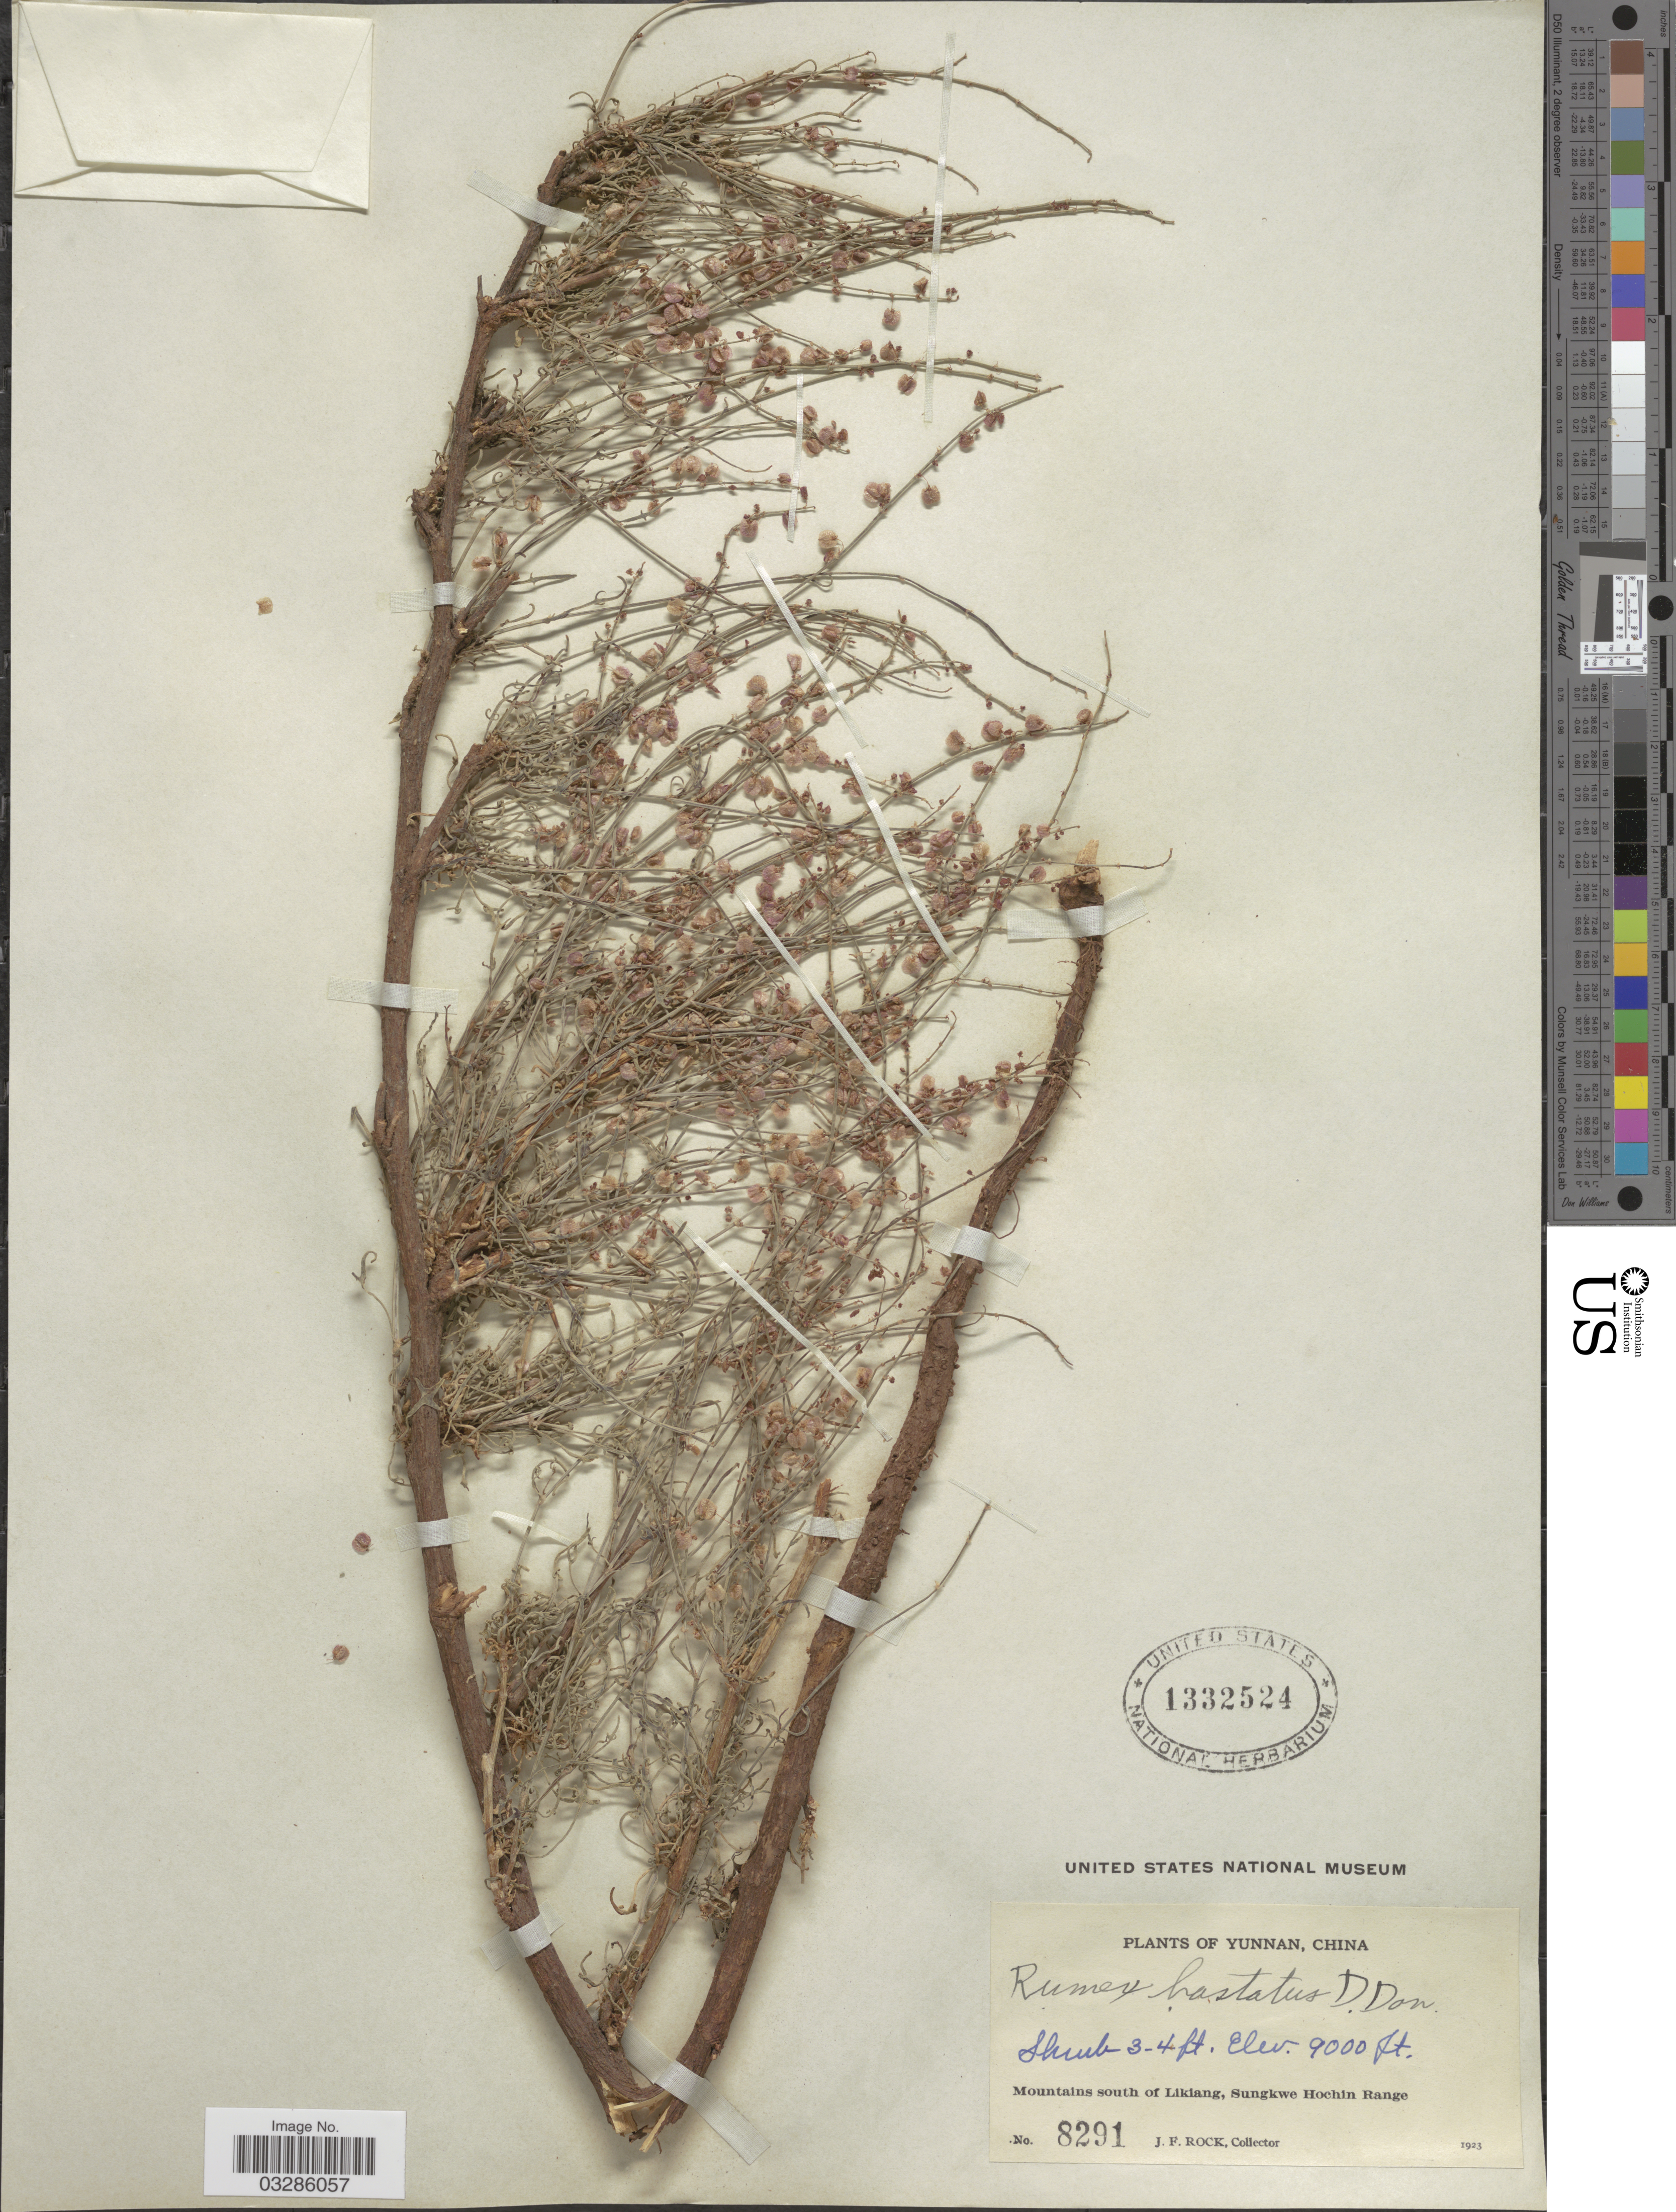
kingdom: Plantae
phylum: Tracheophyta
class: Magnoliopsida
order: Caryophyllales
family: Polygonaceae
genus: Rumex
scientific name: Rumex hastatus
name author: D. Don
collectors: J. Rock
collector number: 8291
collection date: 1923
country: China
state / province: Yunnan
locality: Mountains south of Likiang, Sungkwe Hochin Range.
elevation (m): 2743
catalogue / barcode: US 1332524